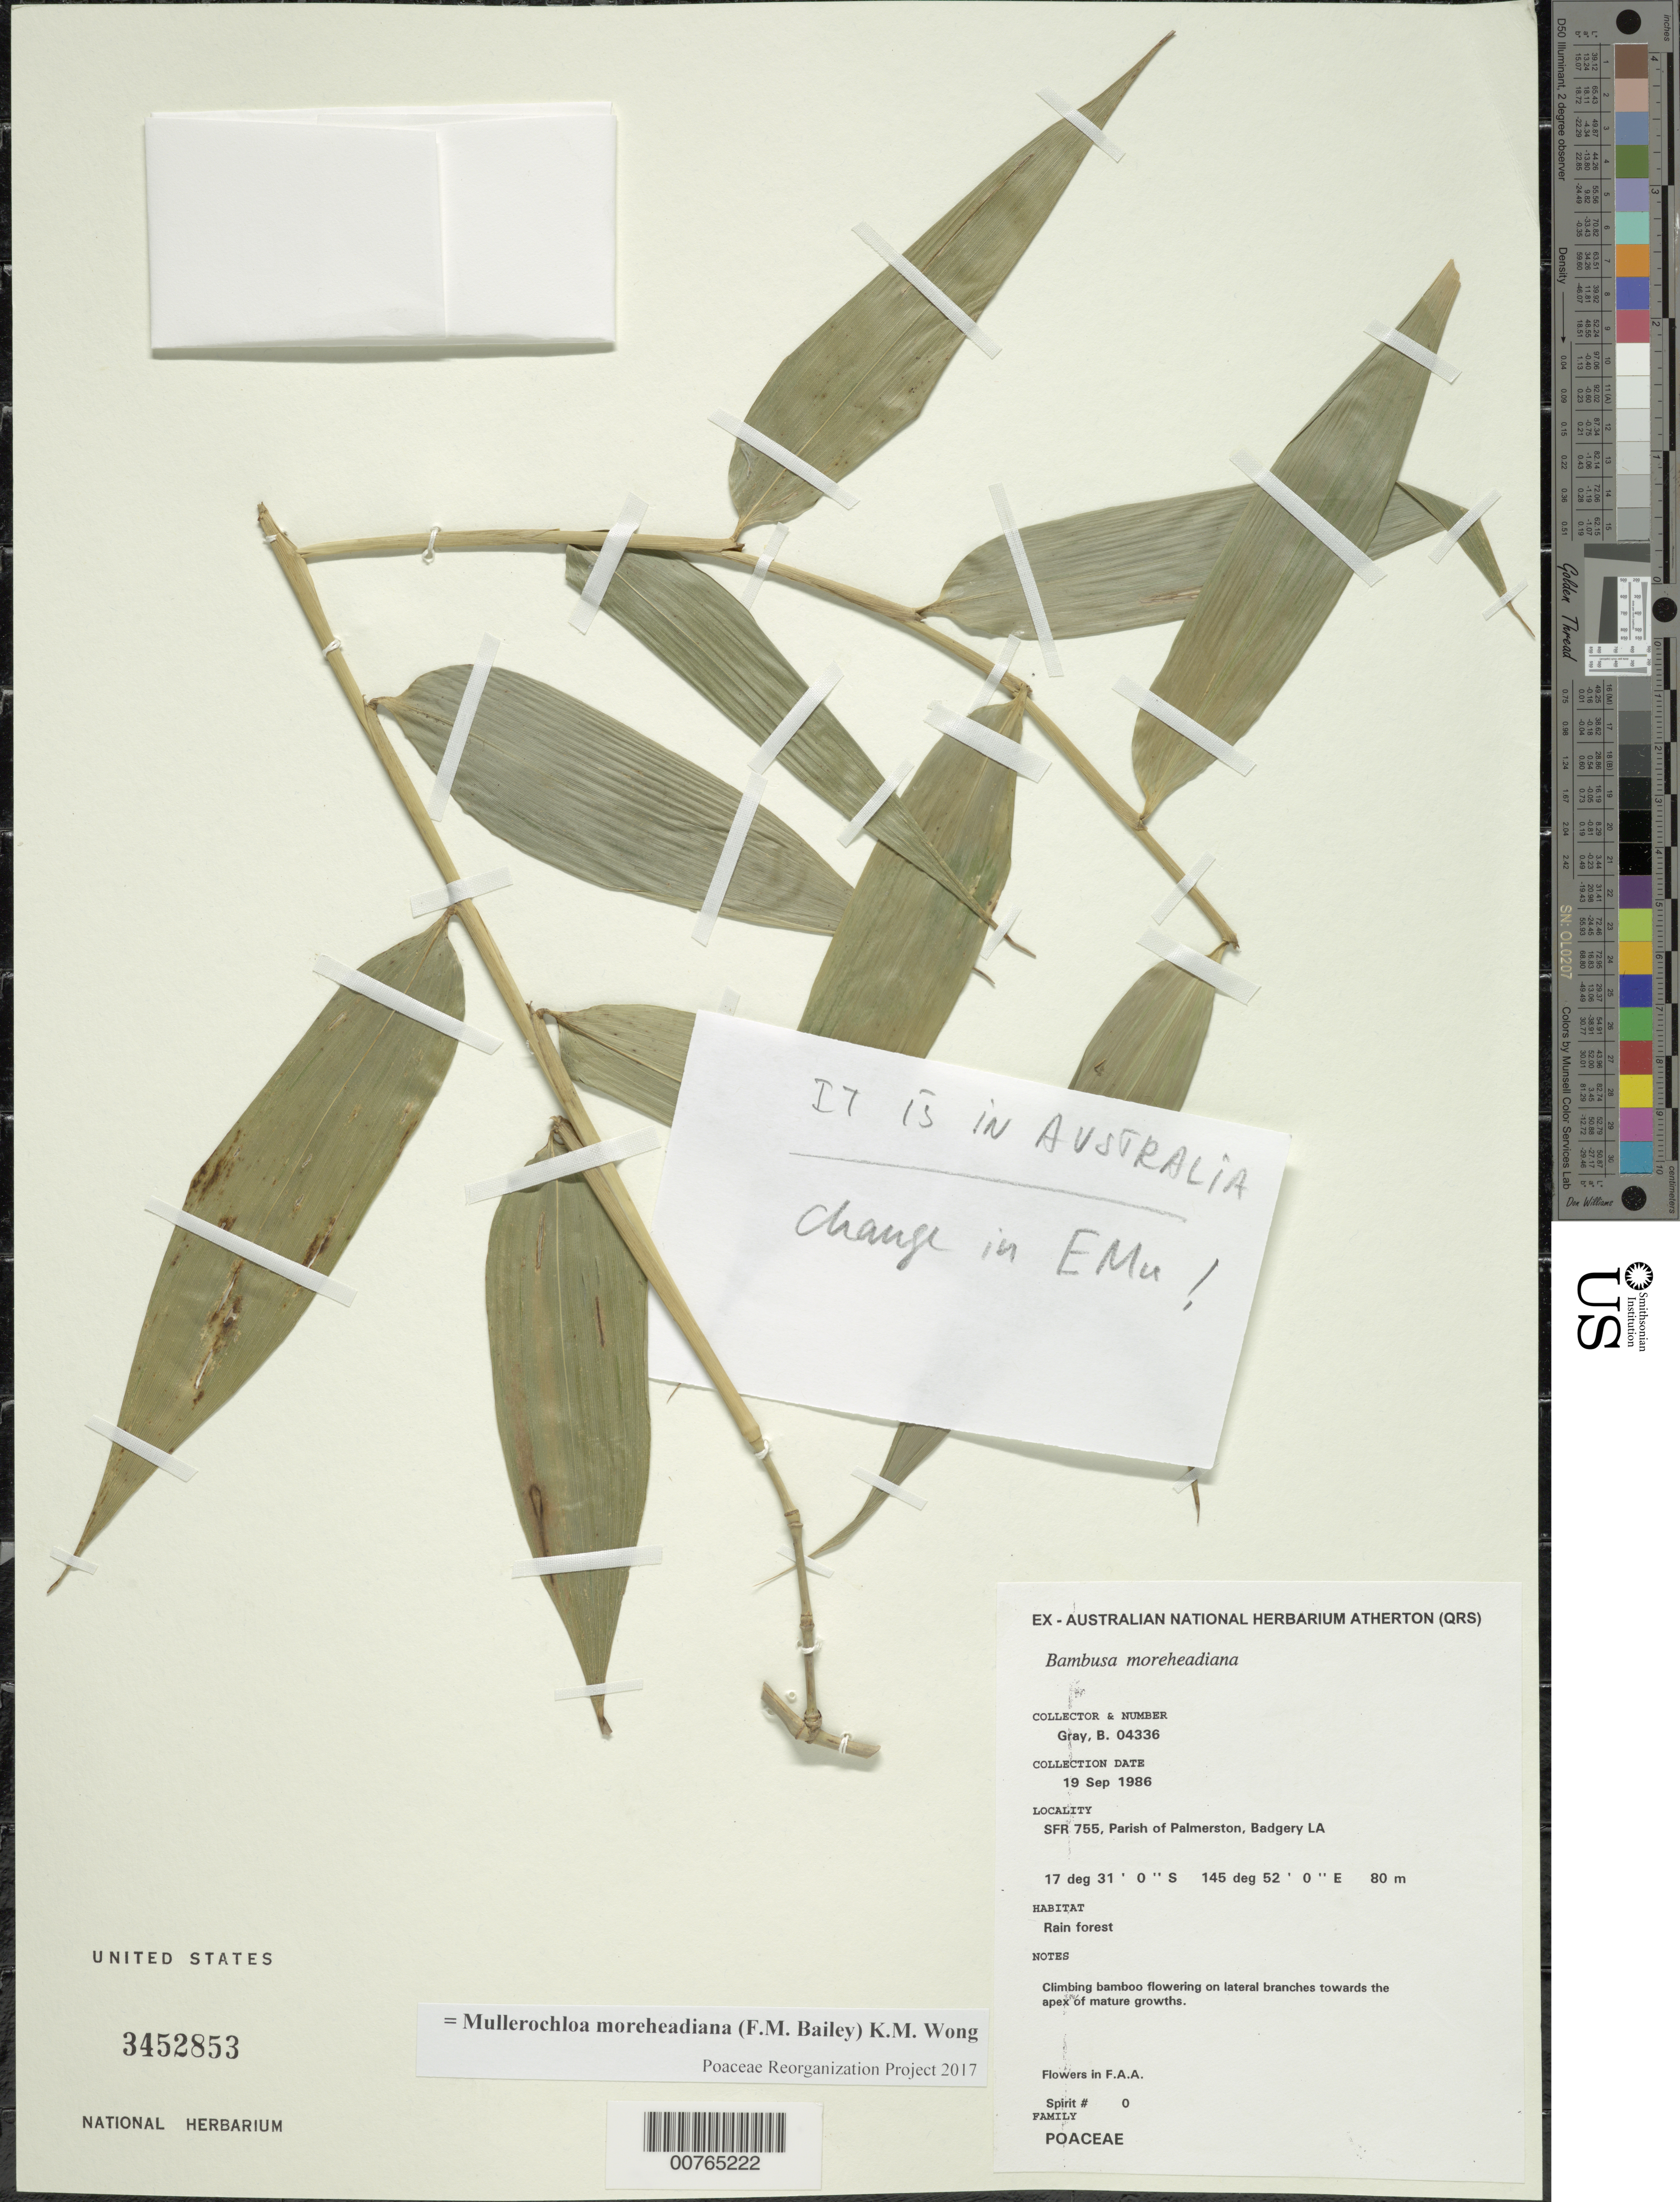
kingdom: Plantae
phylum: Tracheophyta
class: Liliopsida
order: Poales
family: Poaceae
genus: Mullerochloa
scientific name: Mullerochloa moreheadiana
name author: (F.M. Bailey) K.M. Wong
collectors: B. Gray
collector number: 04336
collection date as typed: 19 Sep 1986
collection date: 1986-09-19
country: United States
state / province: Louisiana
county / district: Palmerston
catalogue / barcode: US 3452853